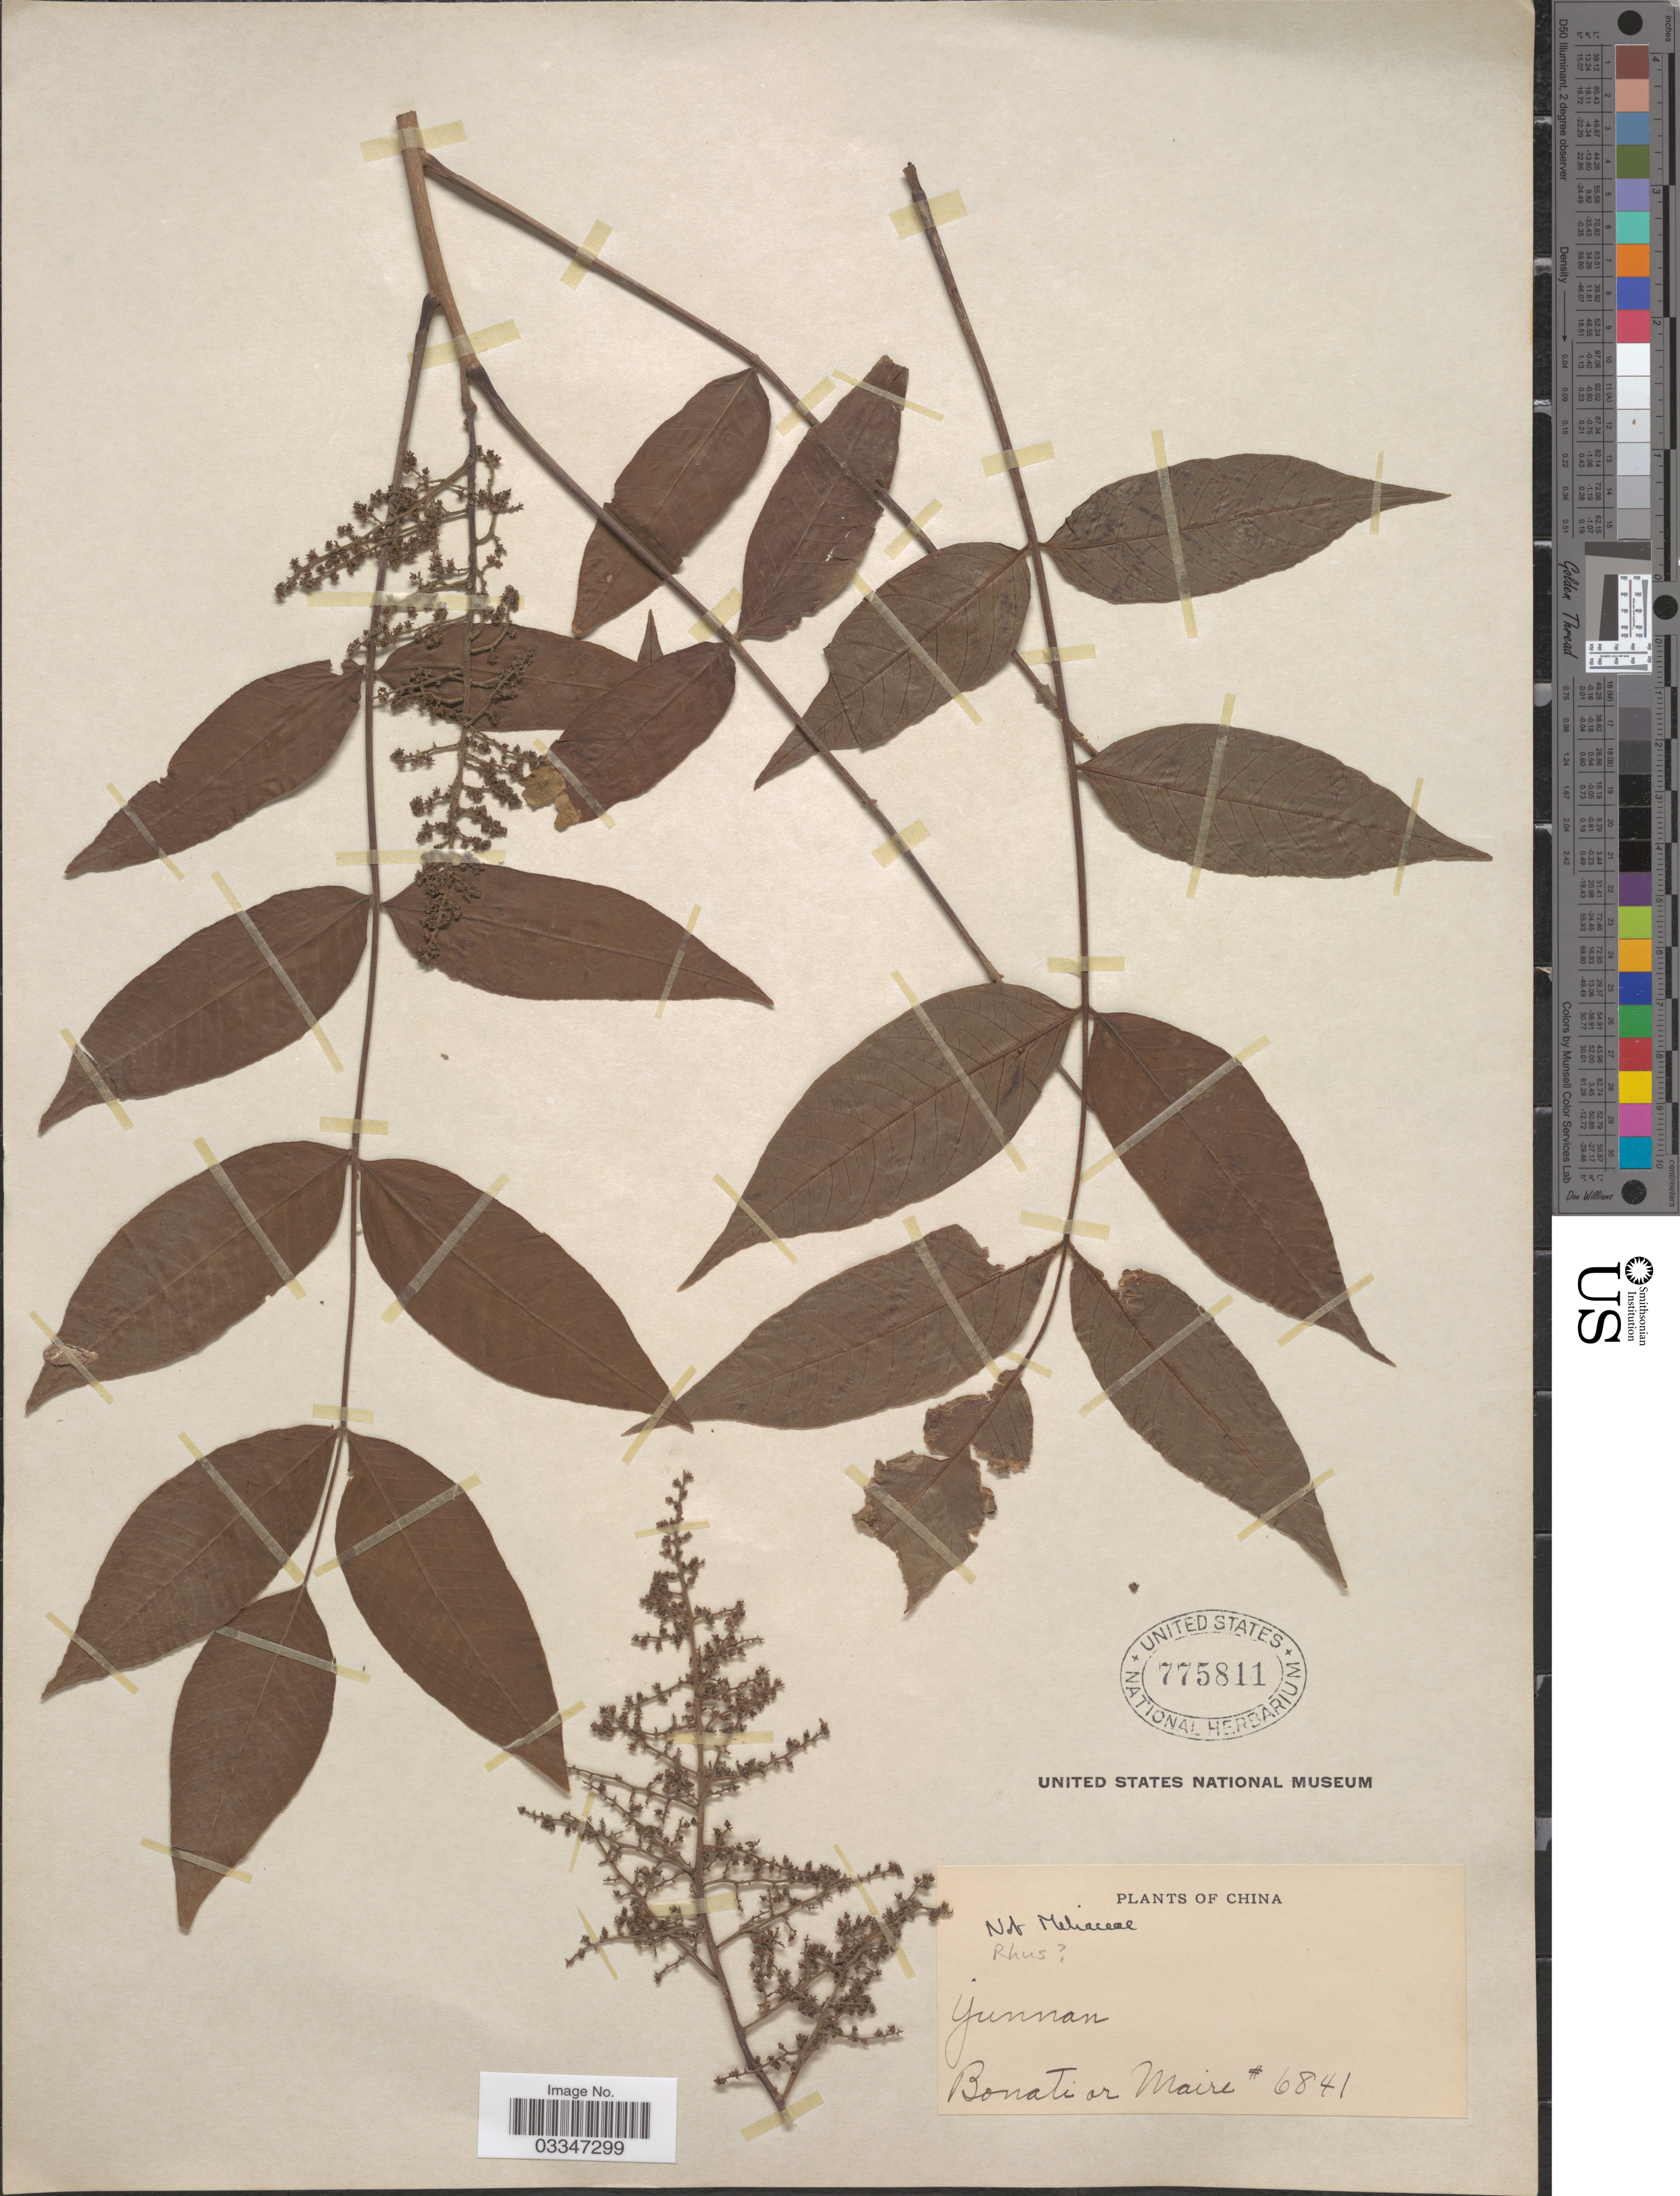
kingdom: Plantae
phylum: Tracheophyta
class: Magnoliopsida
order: Sapindales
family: Anacardiaceae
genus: Rhus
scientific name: Rhus sp.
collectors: -. Bonati & Maire, --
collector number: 6841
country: China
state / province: Yunnan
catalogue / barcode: US 775811